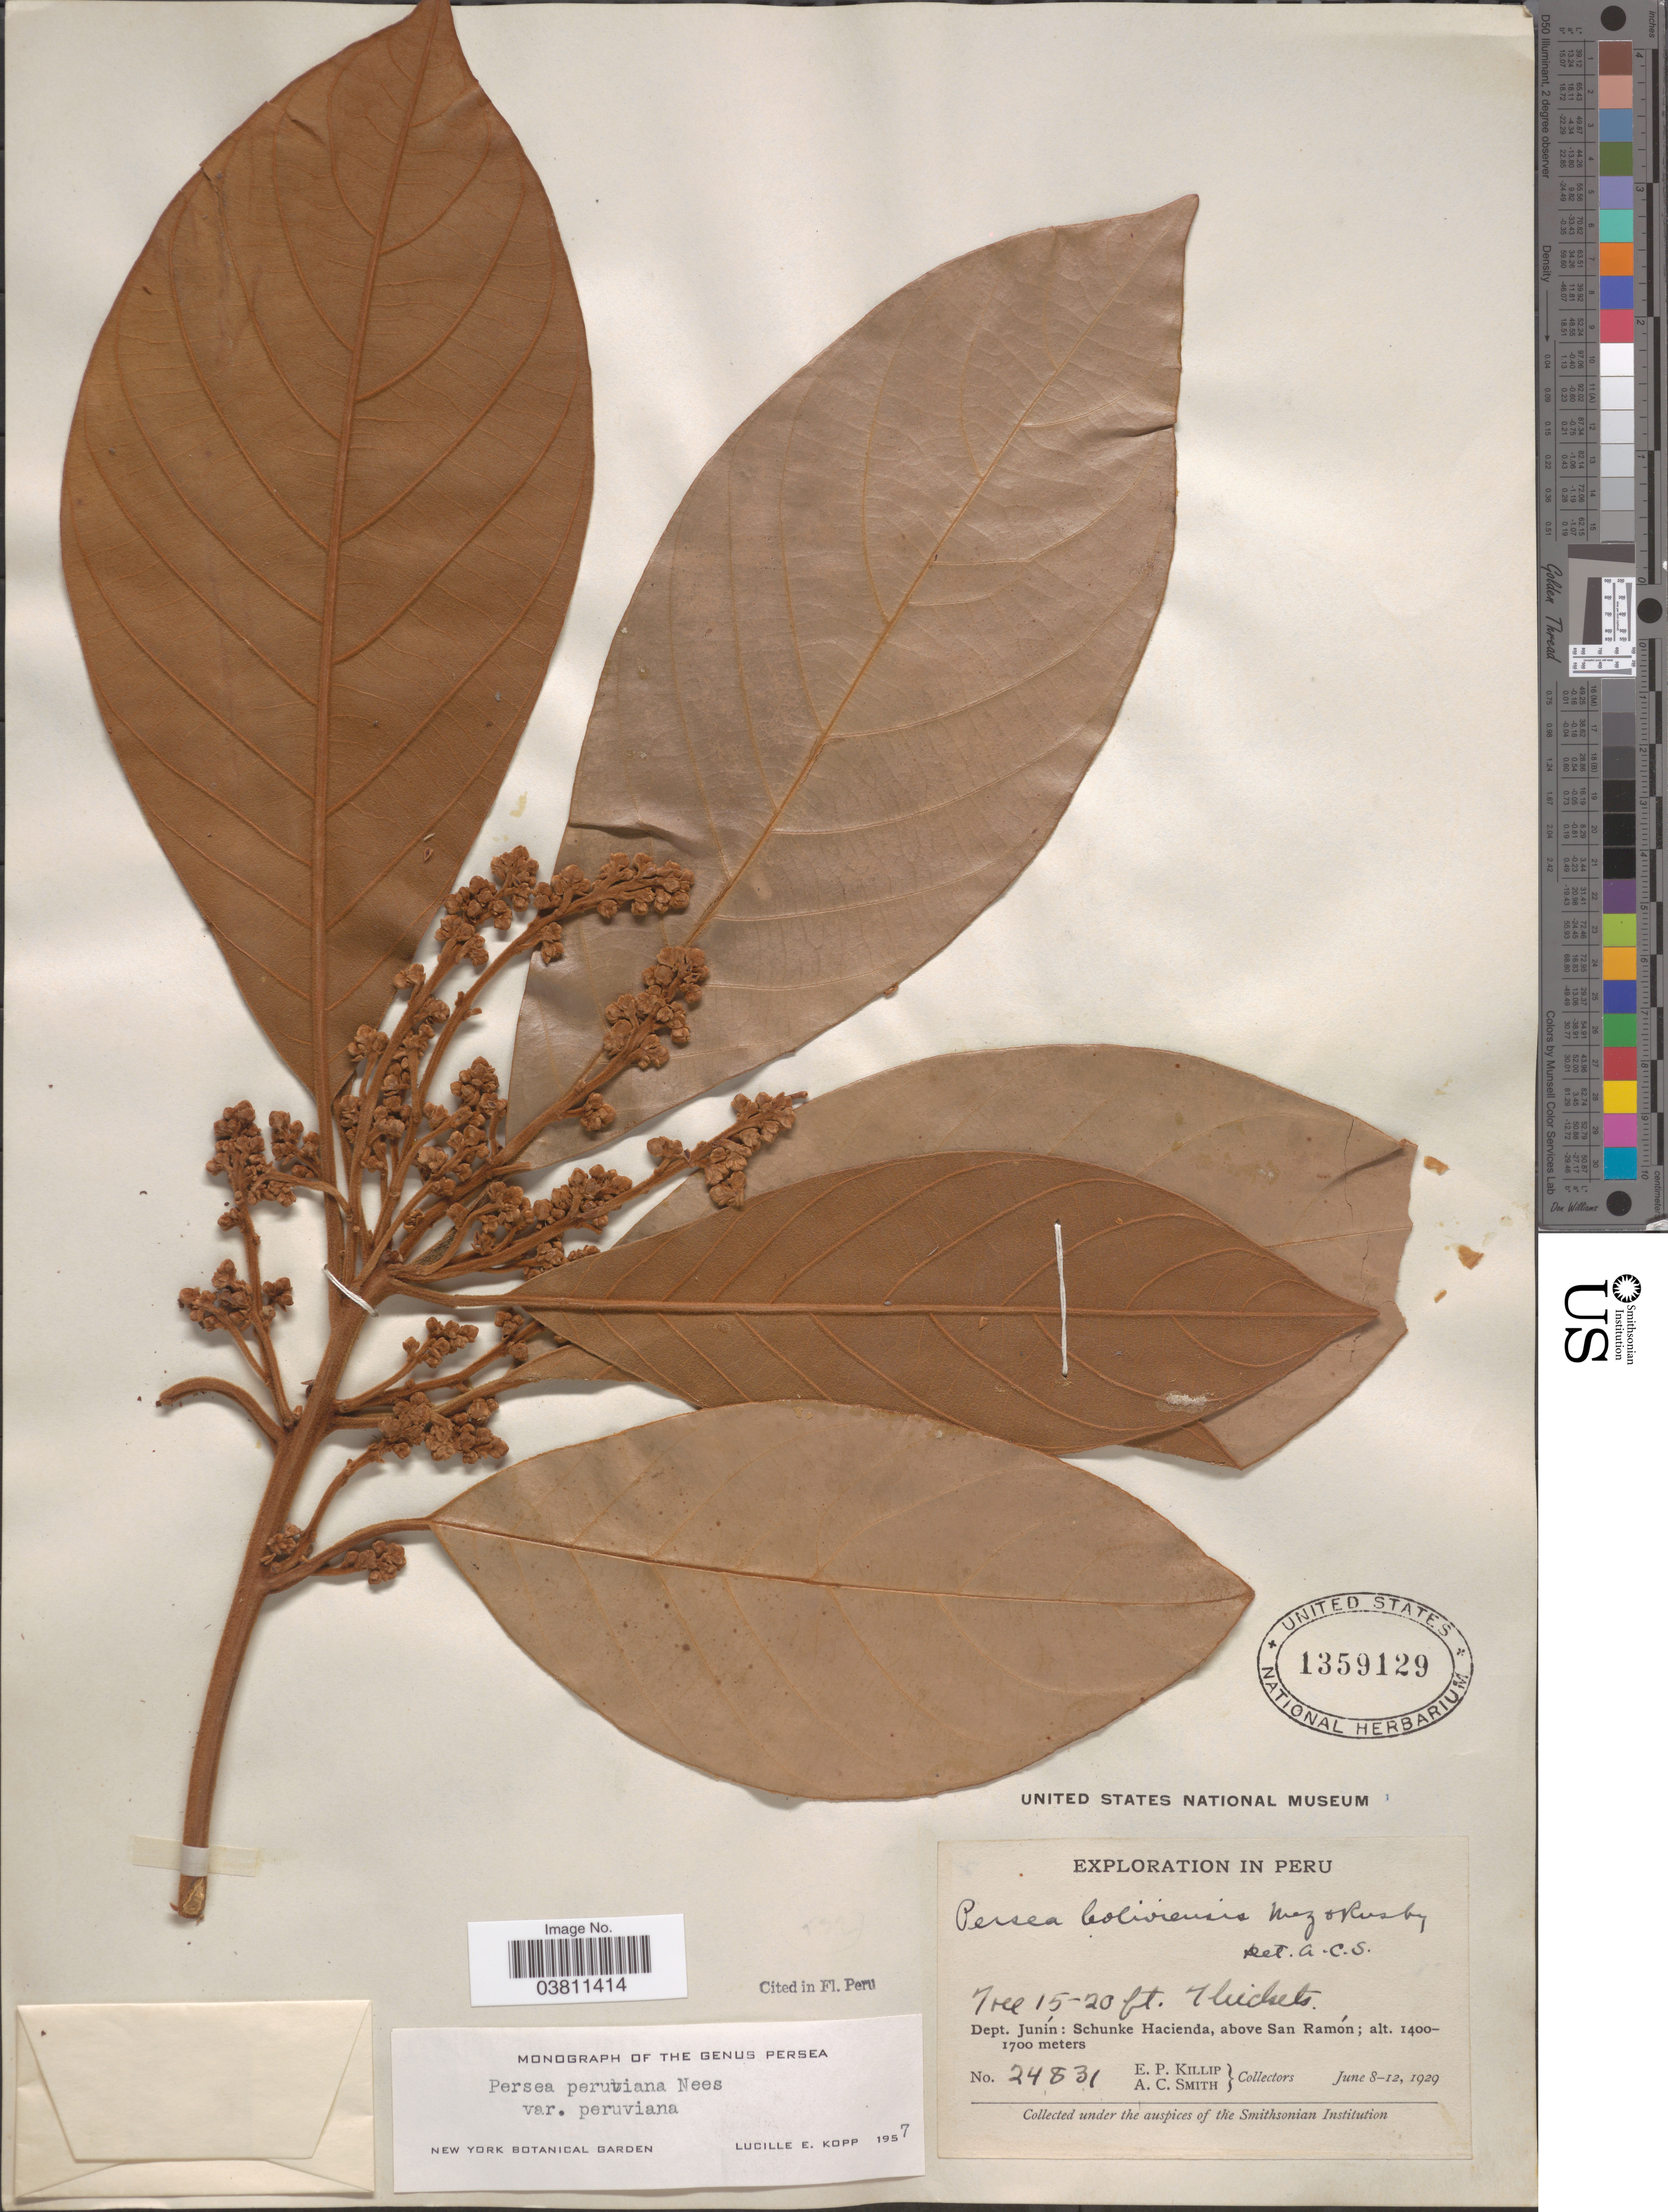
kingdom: Plantae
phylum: Tracheophyta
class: Magnoliopsida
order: Laurales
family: Lauraceae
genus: Persea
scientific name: Persea peruviana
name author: Nees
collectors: E. P. Killip & A. C. Smith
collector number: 24831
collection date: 1929-06-08/1929-06-12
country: Peru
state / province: Junín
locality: Dept. Junín: Schunke Hacienda, above San Ramón.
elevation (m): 1400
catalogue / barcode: US 1359129